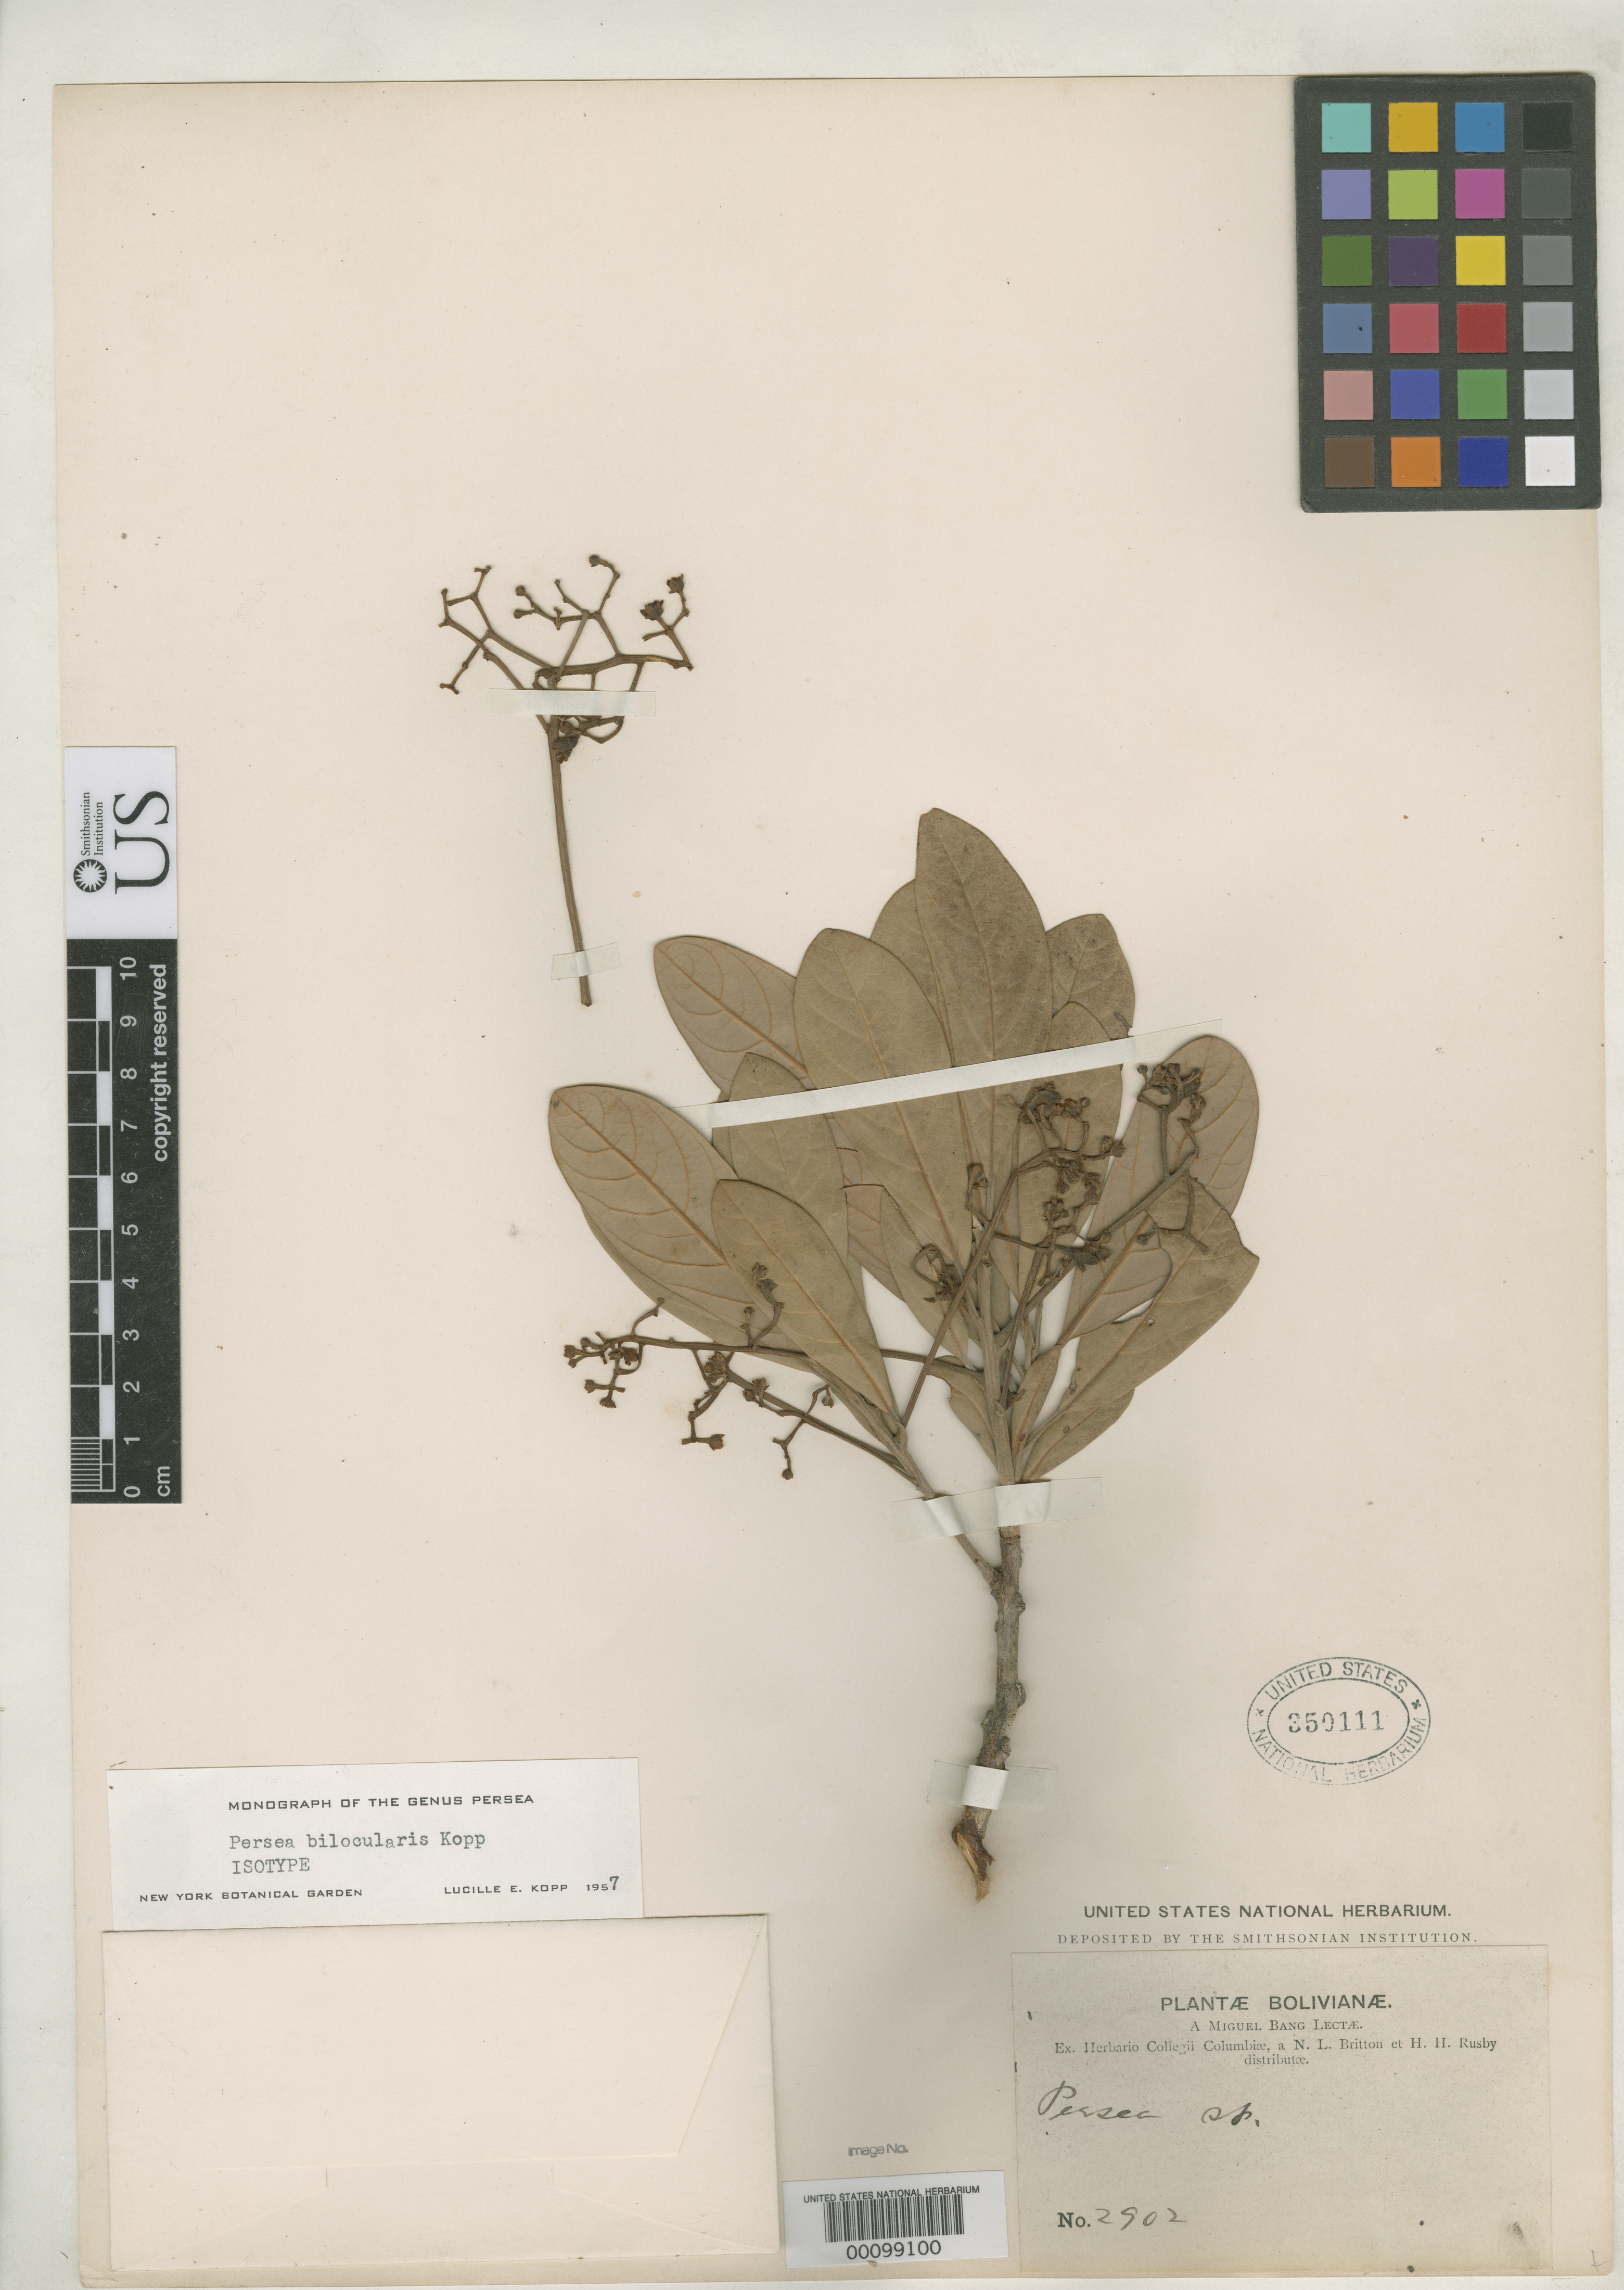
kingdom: Plantae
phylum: Tracheophyta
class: Magnoliopsida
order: Laurales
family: Lauraceae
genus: Persea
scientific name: Persea bilocularis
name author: L.E. Kopp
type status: Isotype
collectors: M. Bang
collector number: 2902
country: Bolivia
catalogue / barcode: US 350111